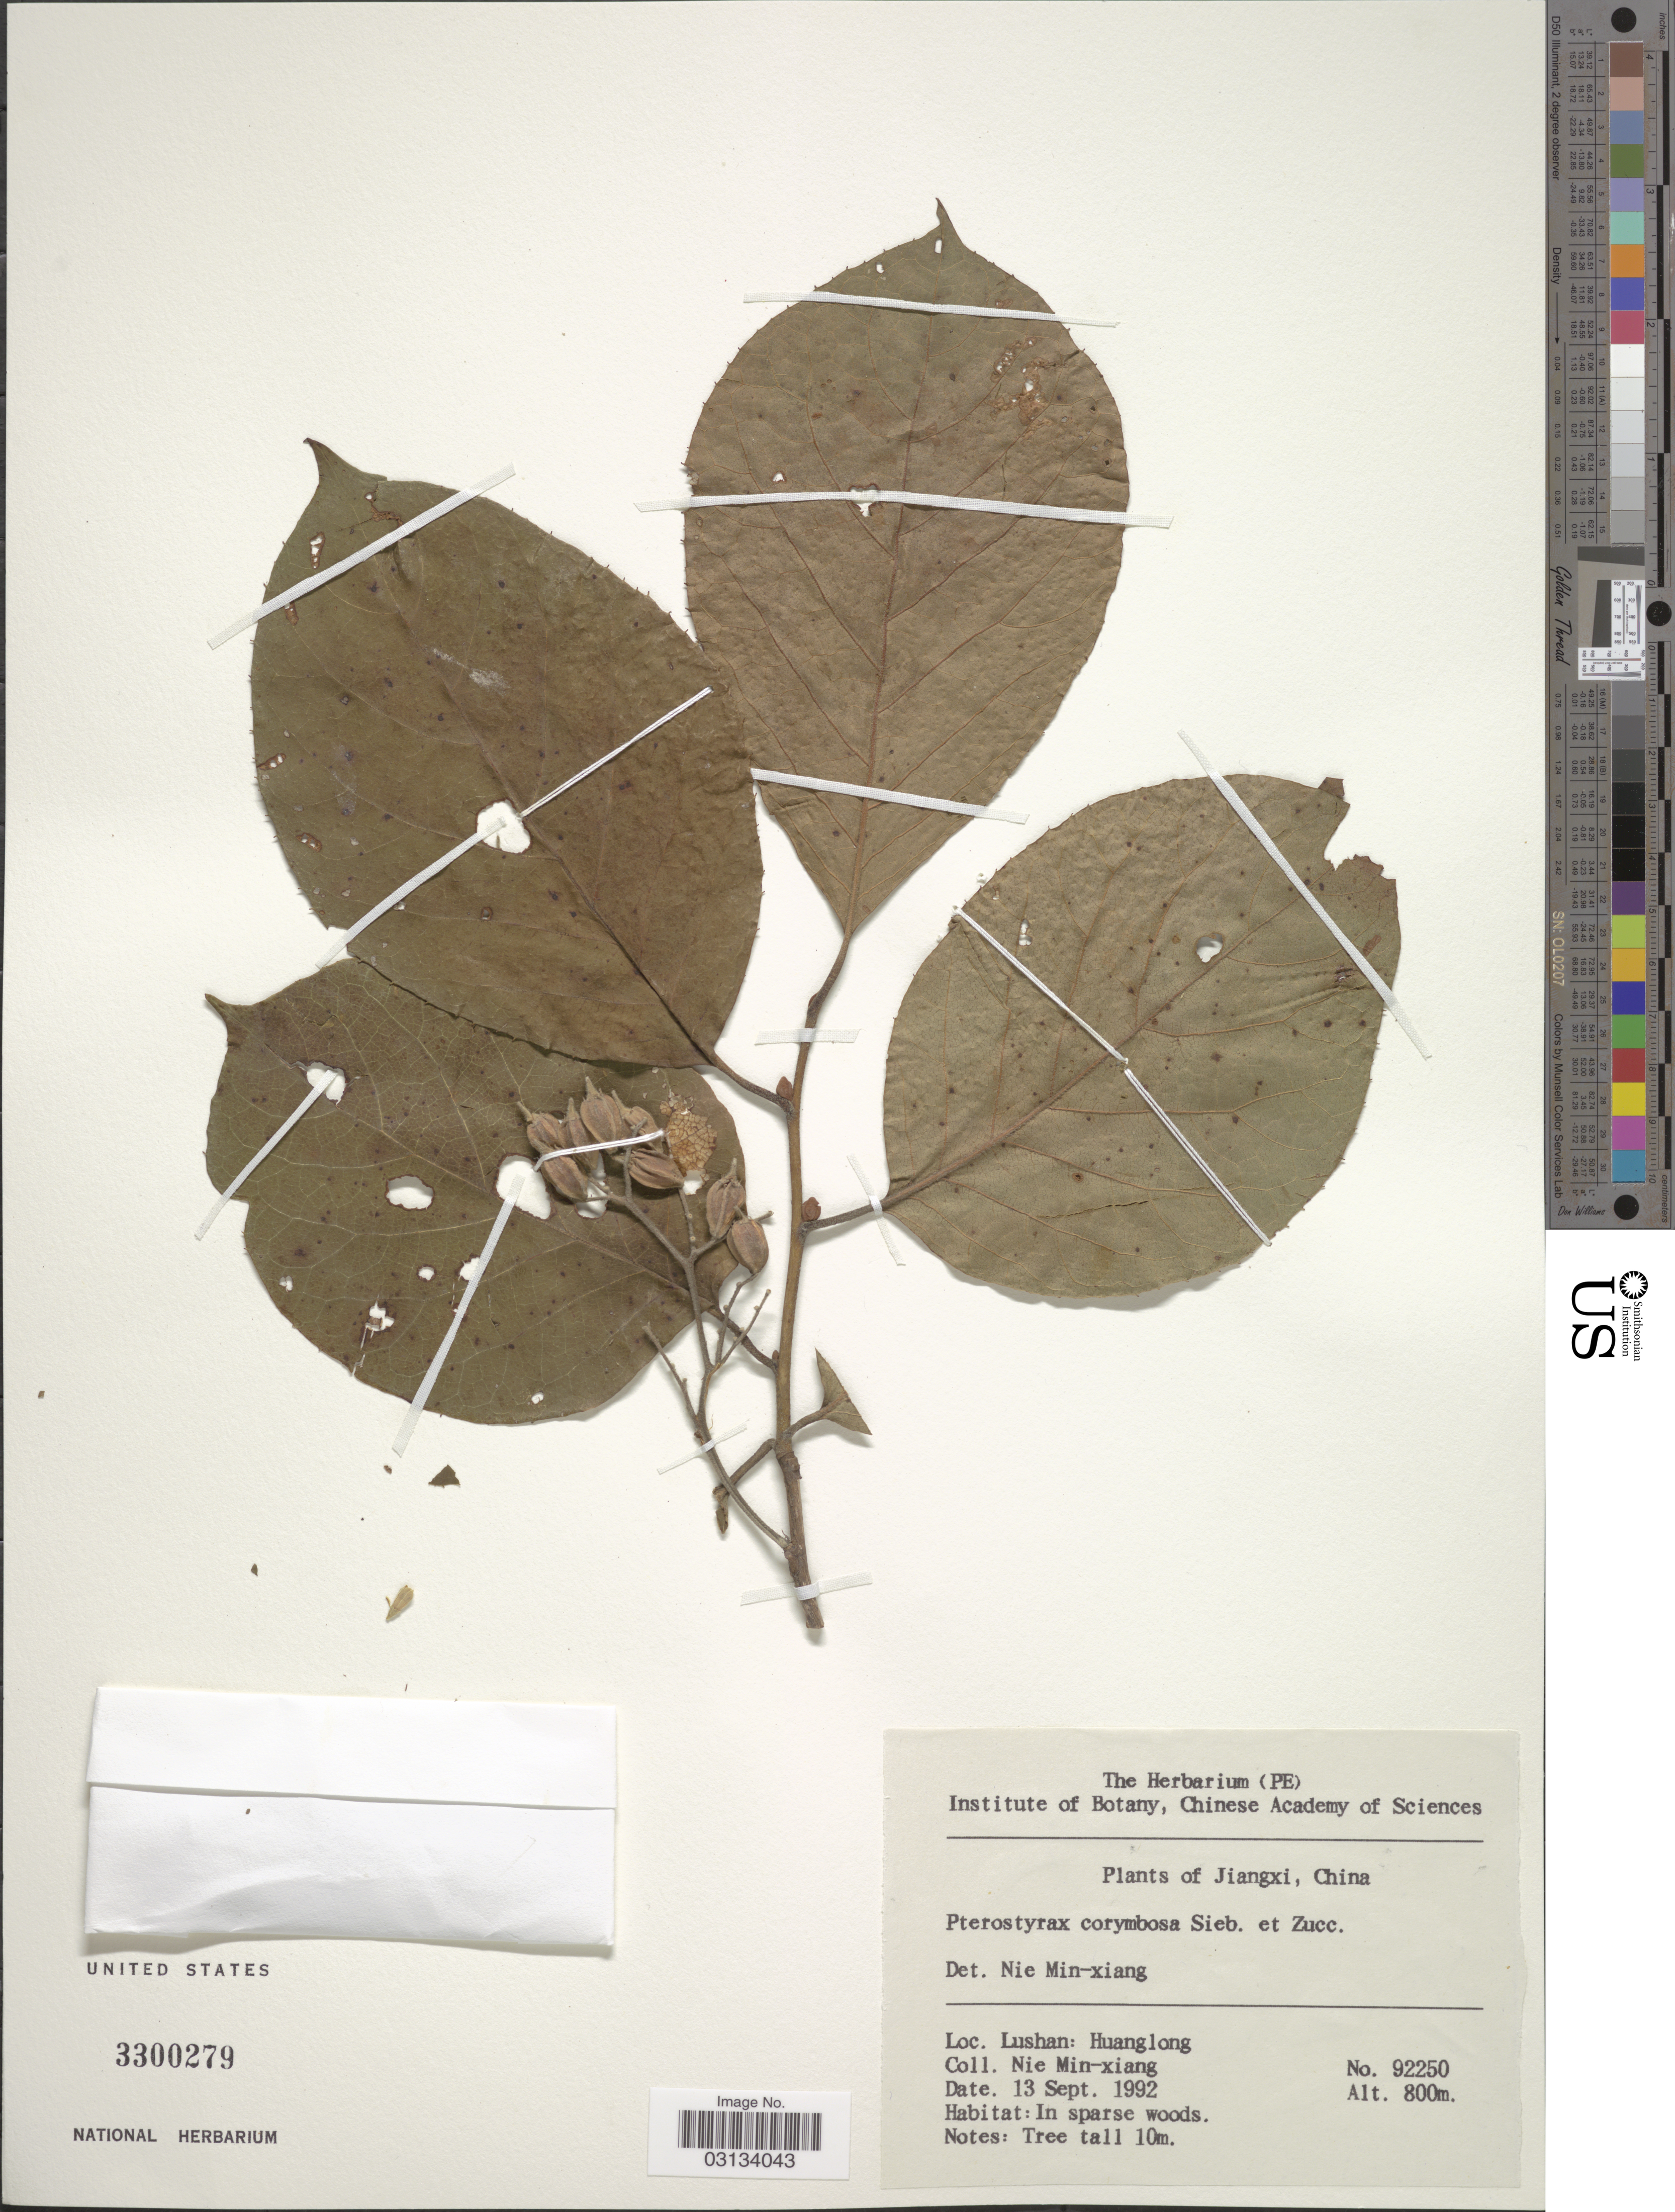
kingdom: Plantae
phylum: Tracheophyta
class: Magnoliopsida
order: Ericales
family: Styracaceae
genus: Pterostyrax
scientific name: Pterostyrax corymbosus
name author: Siebold & Zucc.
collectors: M. Nie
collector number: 92250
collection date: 1992-09-13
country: China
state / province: Jiangxi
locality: Lushan: Huanglong.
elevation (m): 800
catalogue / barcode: US 3300279